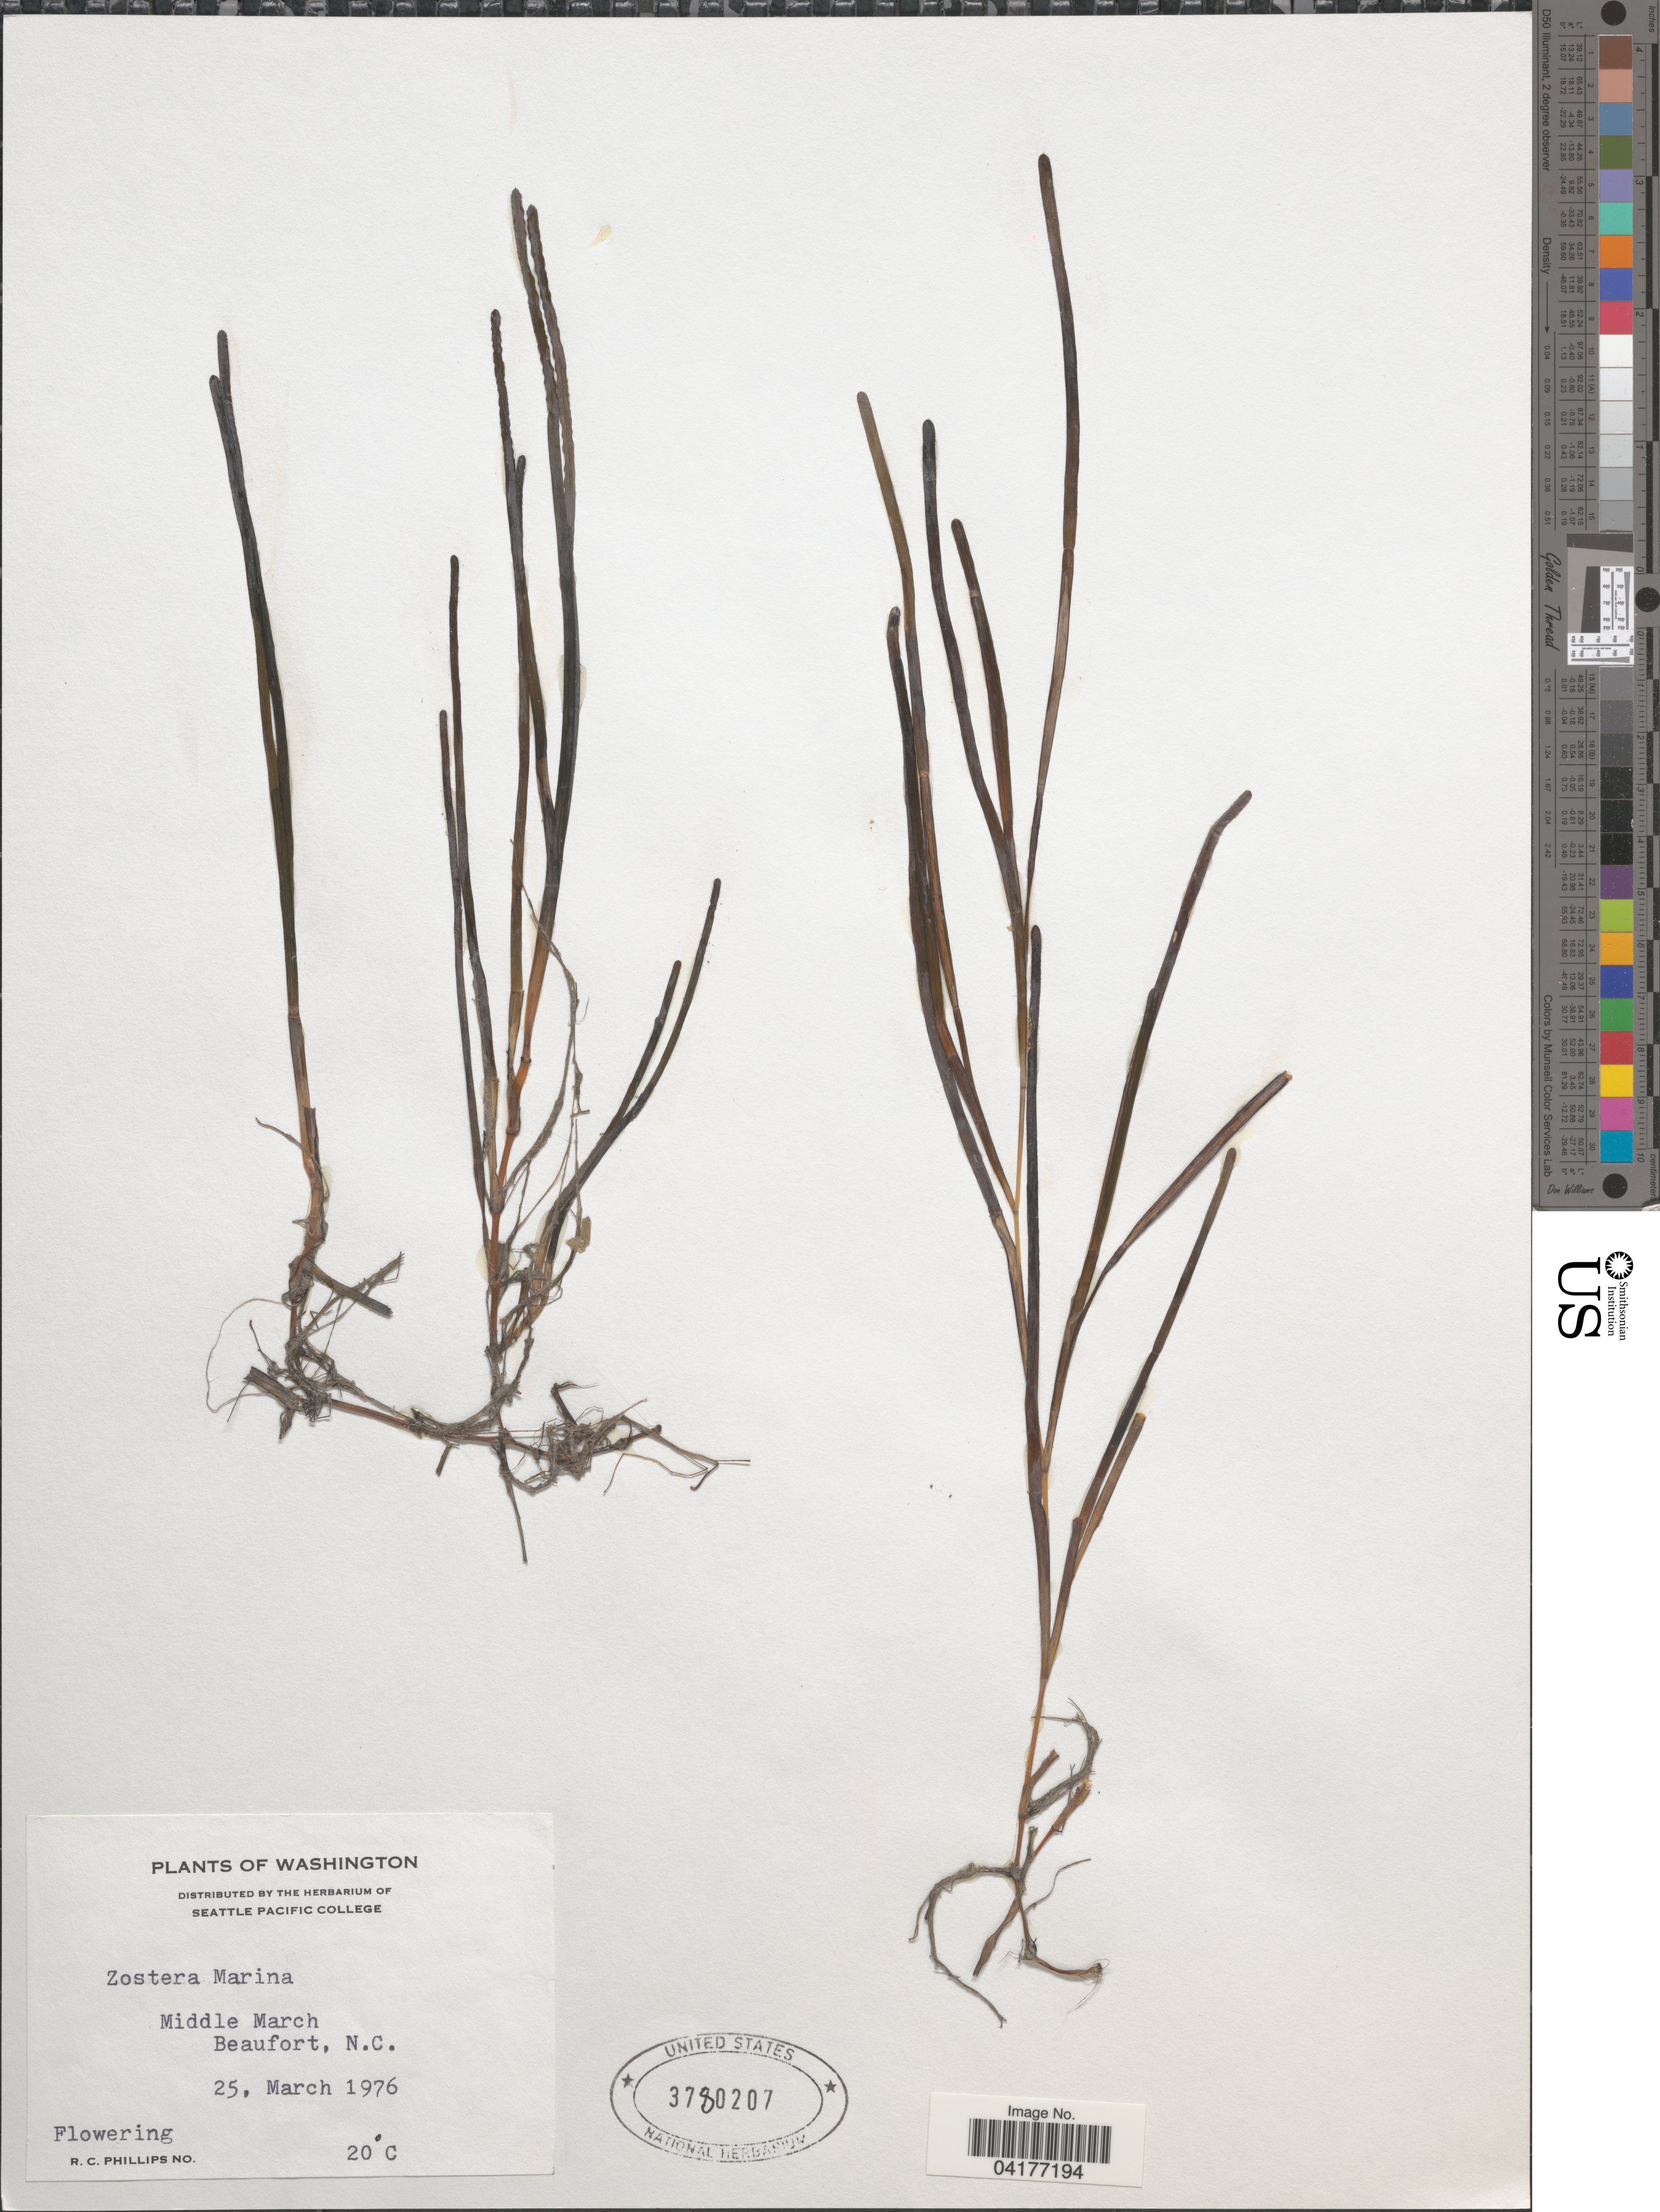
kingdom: Plantae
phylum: Tracheophyta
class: Liliopsida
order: Alismatales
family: Zosteraceae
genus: Zostera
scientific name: Zostera marina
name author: L.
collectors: R. C. Phillips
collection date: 1976-03-25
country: United States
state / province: North Carolina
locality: Middle March, Beaufort.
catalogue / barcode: US 3780207